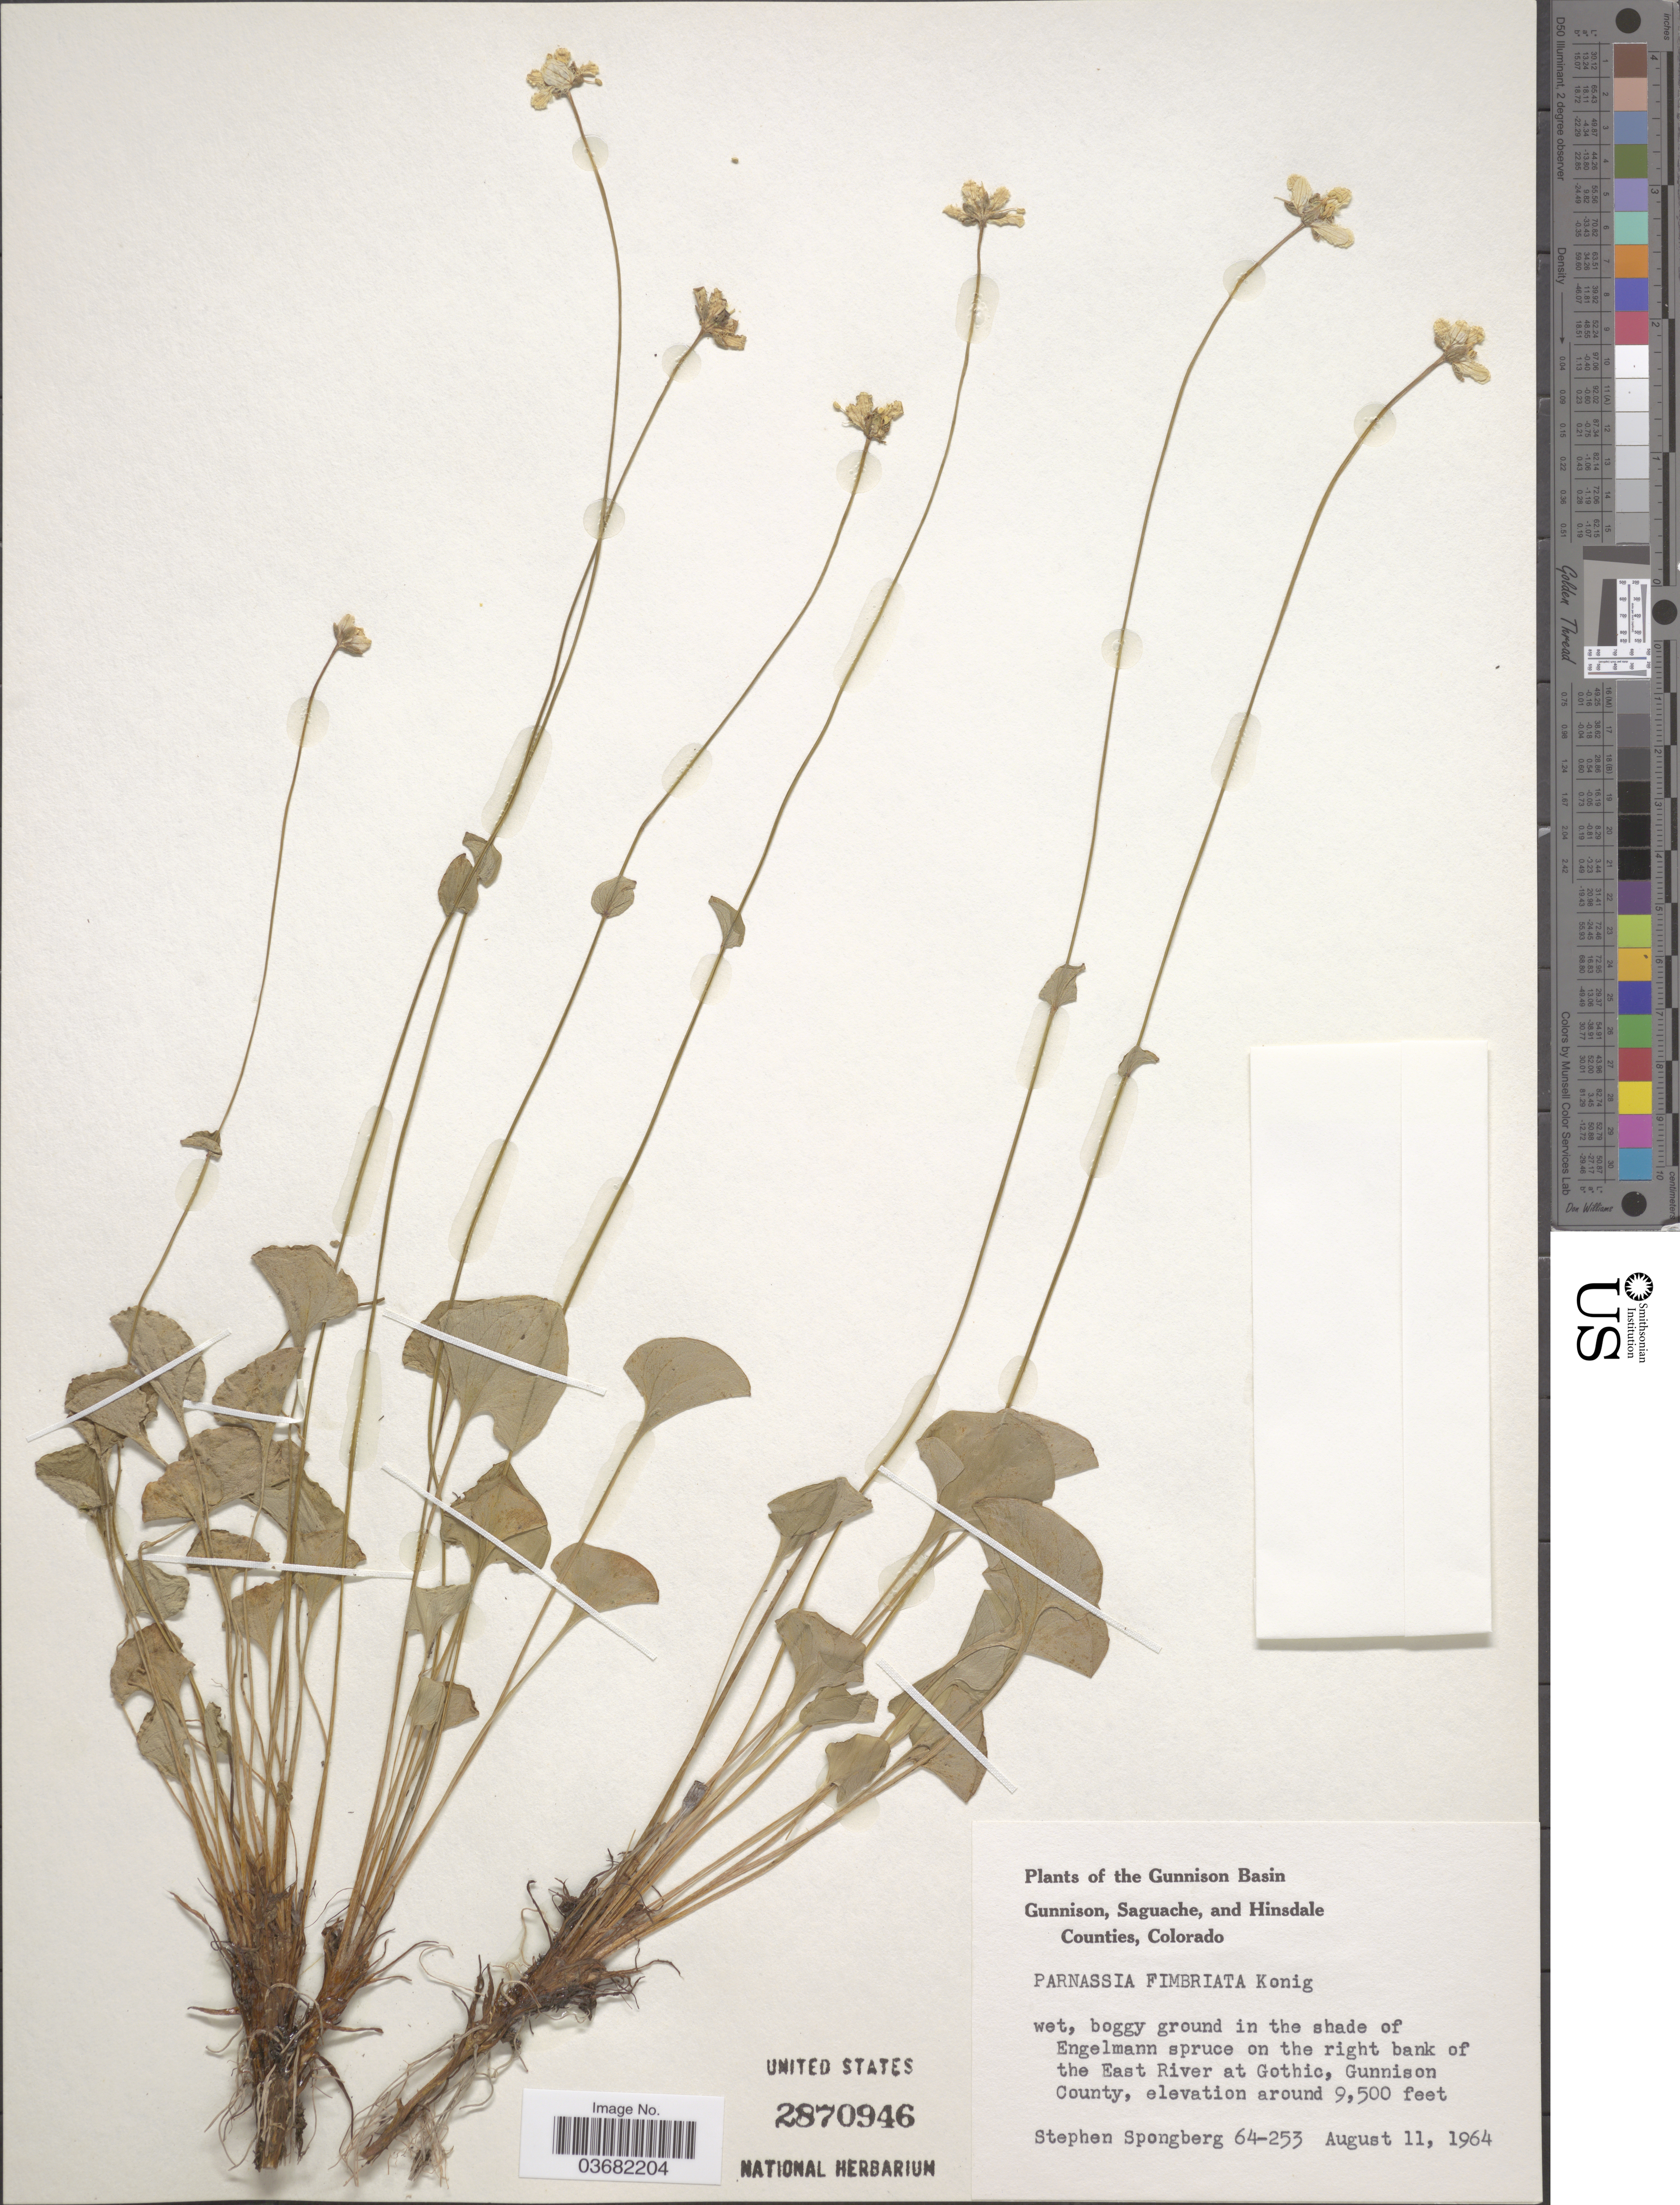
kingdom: Plantae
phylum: Tracheophyta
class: Magnoliopsida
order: Celastrales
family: Parnassiaceae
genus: Parnassia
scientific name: Parnassia fimbriata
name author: K.D. Koenig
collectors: S. A.Spongberg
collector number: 64-253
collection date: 1964-08-11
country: United States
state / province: Colorado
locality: The Gunnison Basin. Ground in the shade of Engelmann spruce on the right bank of the East River at Gothic, Gunnison County.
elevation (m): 2896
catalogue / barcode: US 2870946